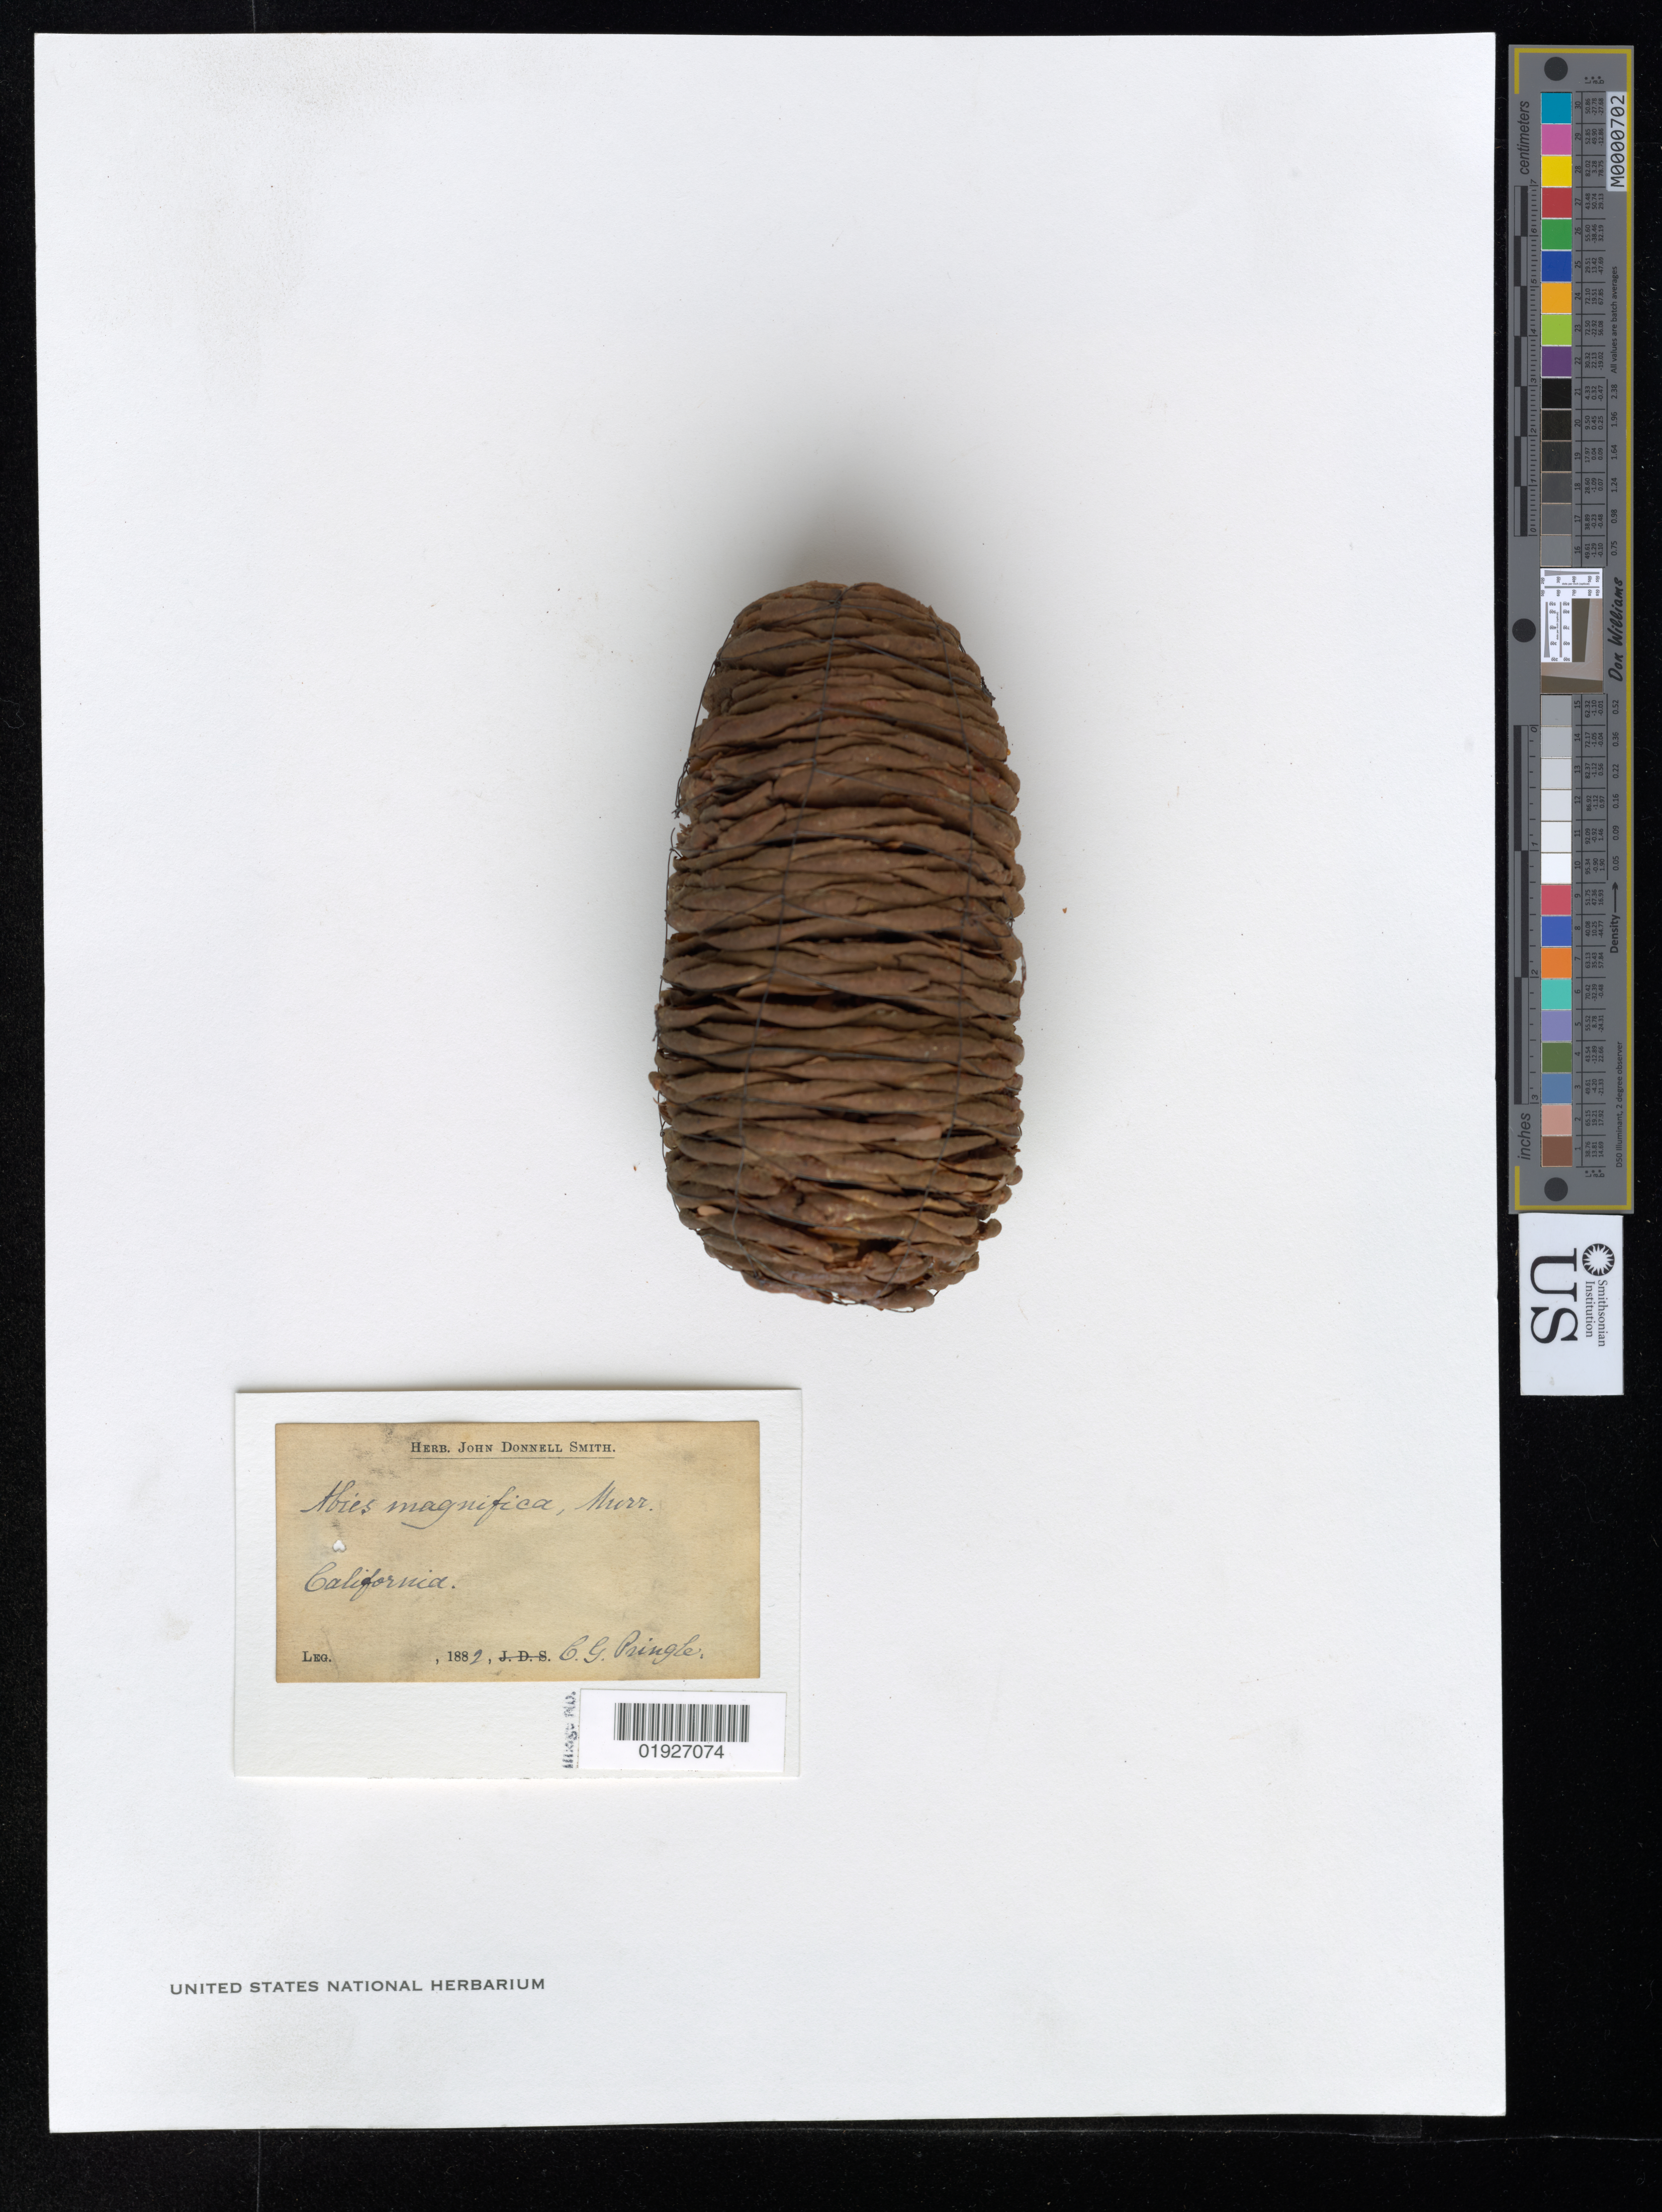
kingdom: Plantae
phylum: Tracheophyta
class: Pinopsida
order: Pinales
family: Pinaceae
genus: Abies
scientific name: Abies amabilis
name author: Douglas ex J. Forbes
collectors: C. G. Pringle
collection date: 1882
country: United States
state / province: California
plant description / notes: Coll. no. might be 29